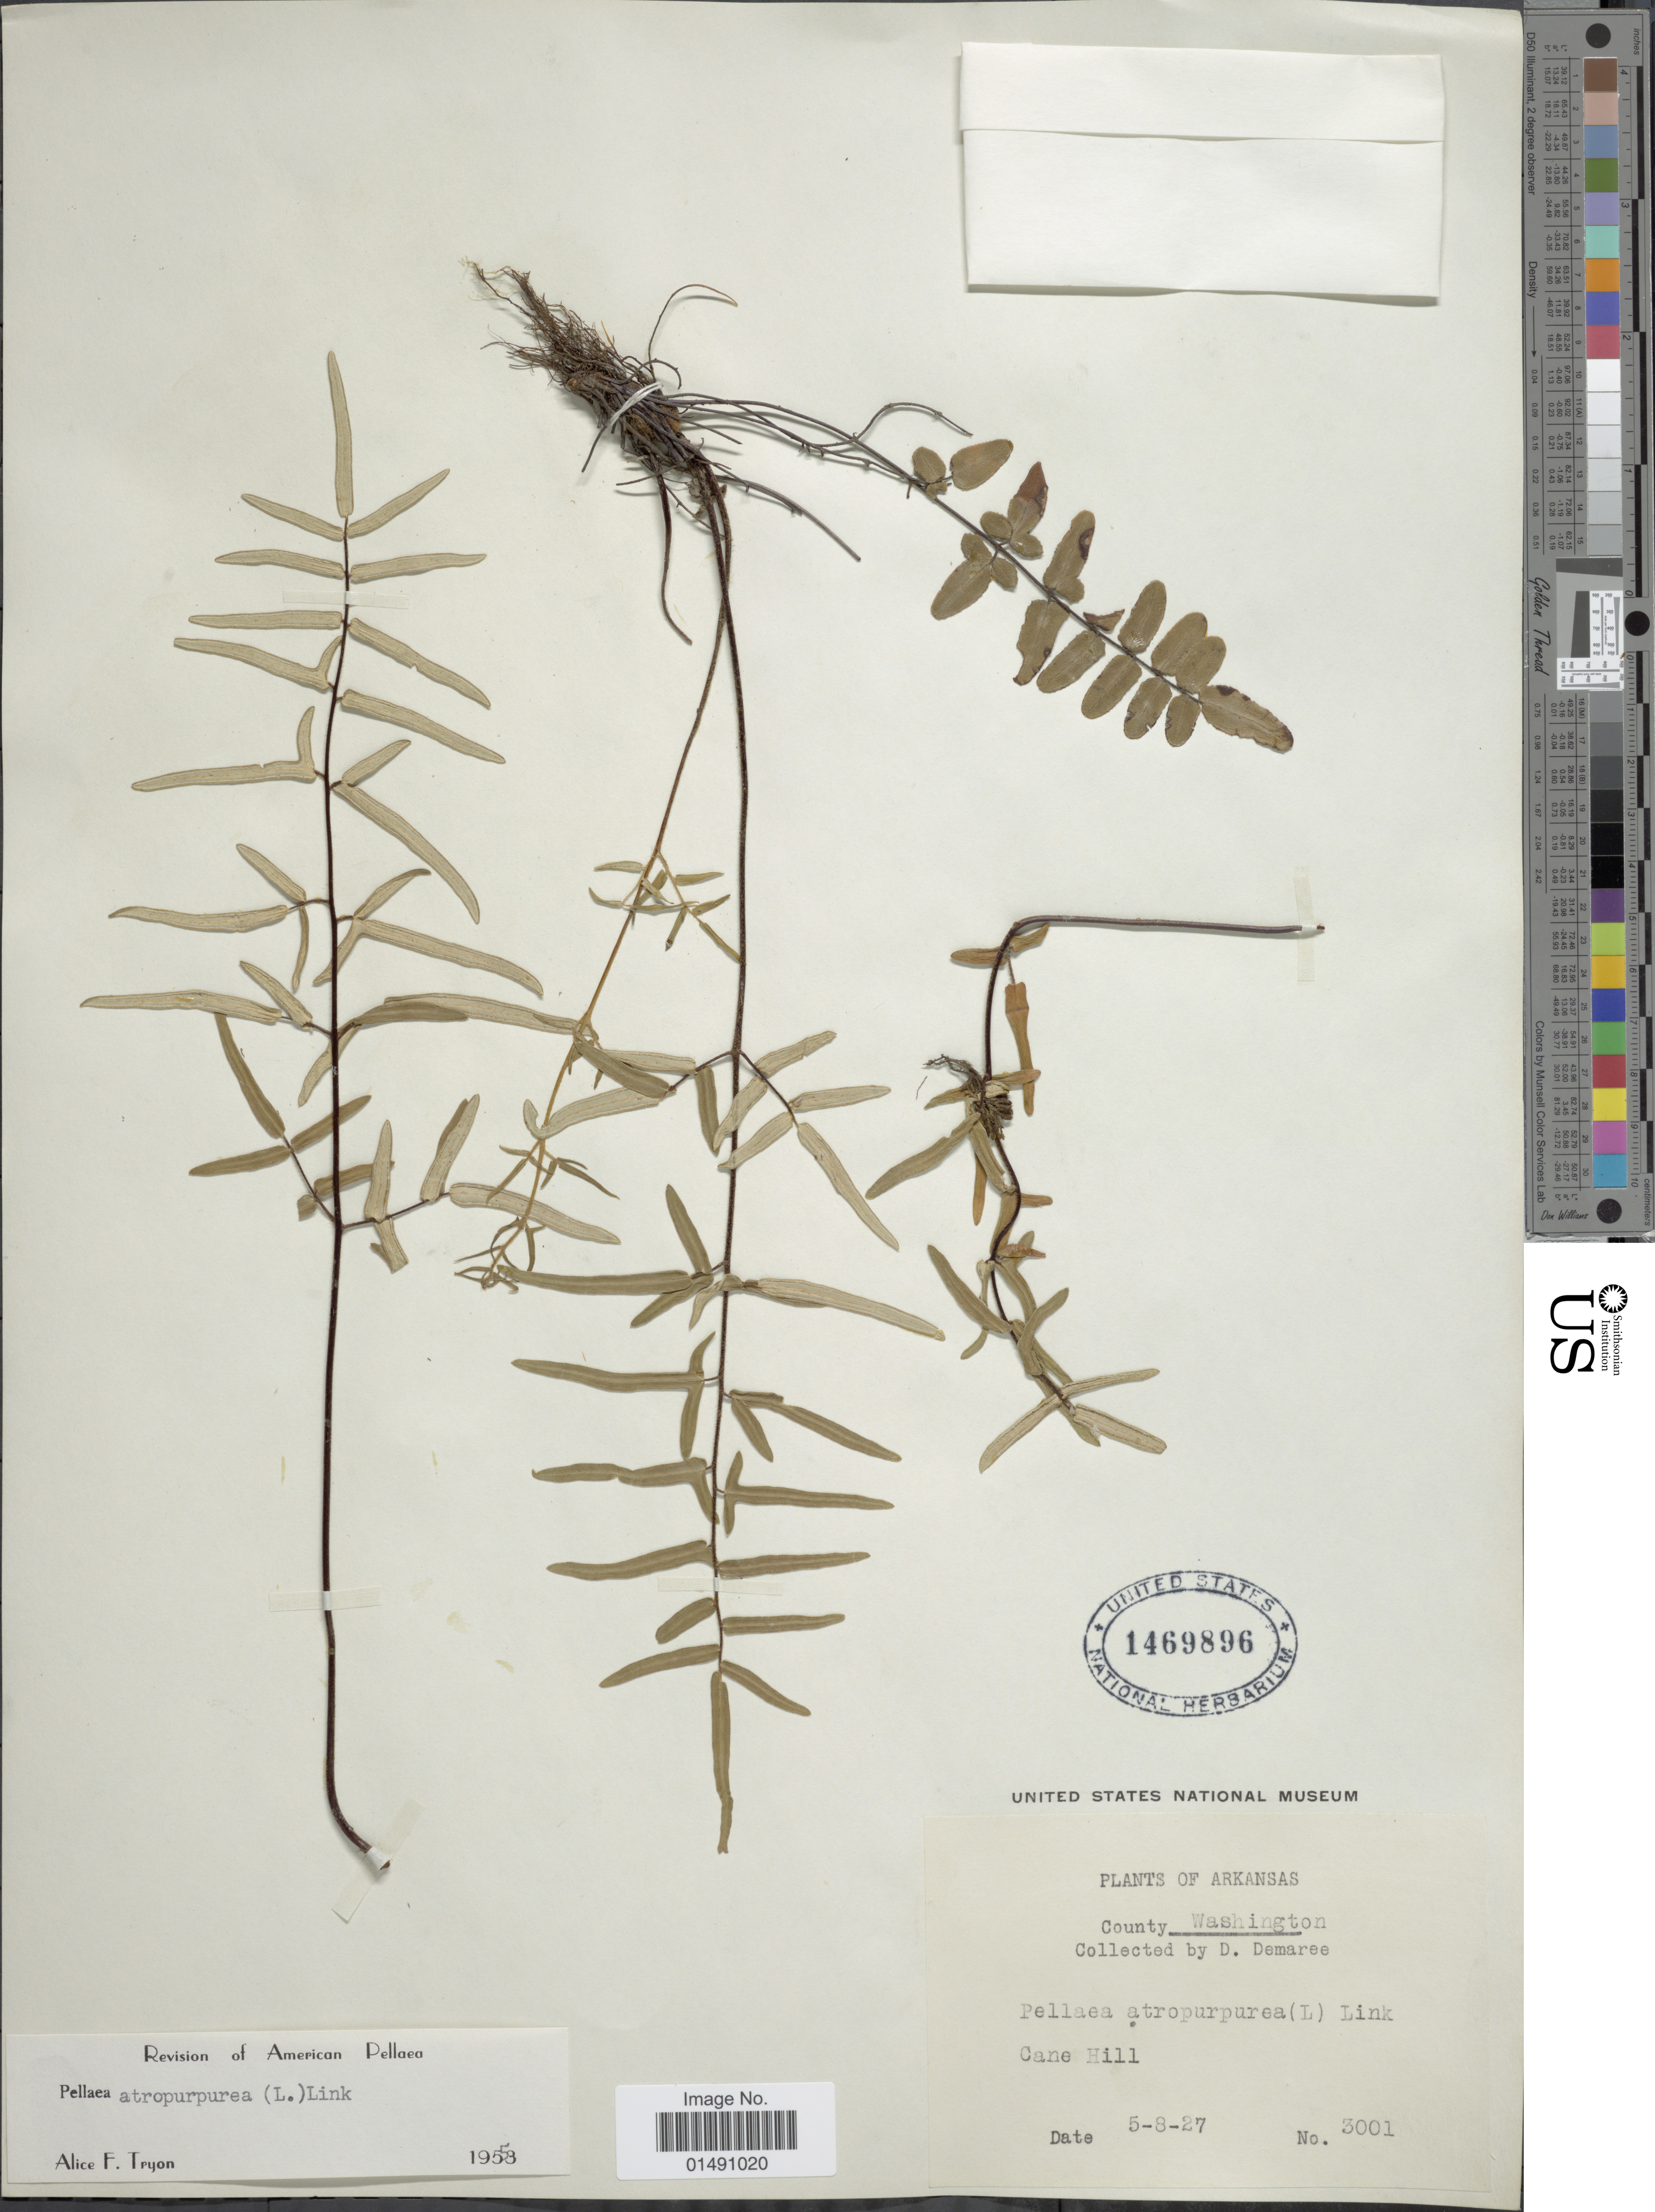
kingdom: Plantae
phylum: Tracheophyta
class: Polypodiopsida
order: Polypodiales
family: Pteridaceae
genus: Pellaea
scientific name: Pellaea atropurpurea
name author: (L.) Link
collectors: D. Demaree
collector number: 3001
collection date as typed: Transcribed d/m/y: 5/8/27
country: United States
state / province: Washington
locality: Arkansas, Cane Hill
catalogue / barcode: US 1469896